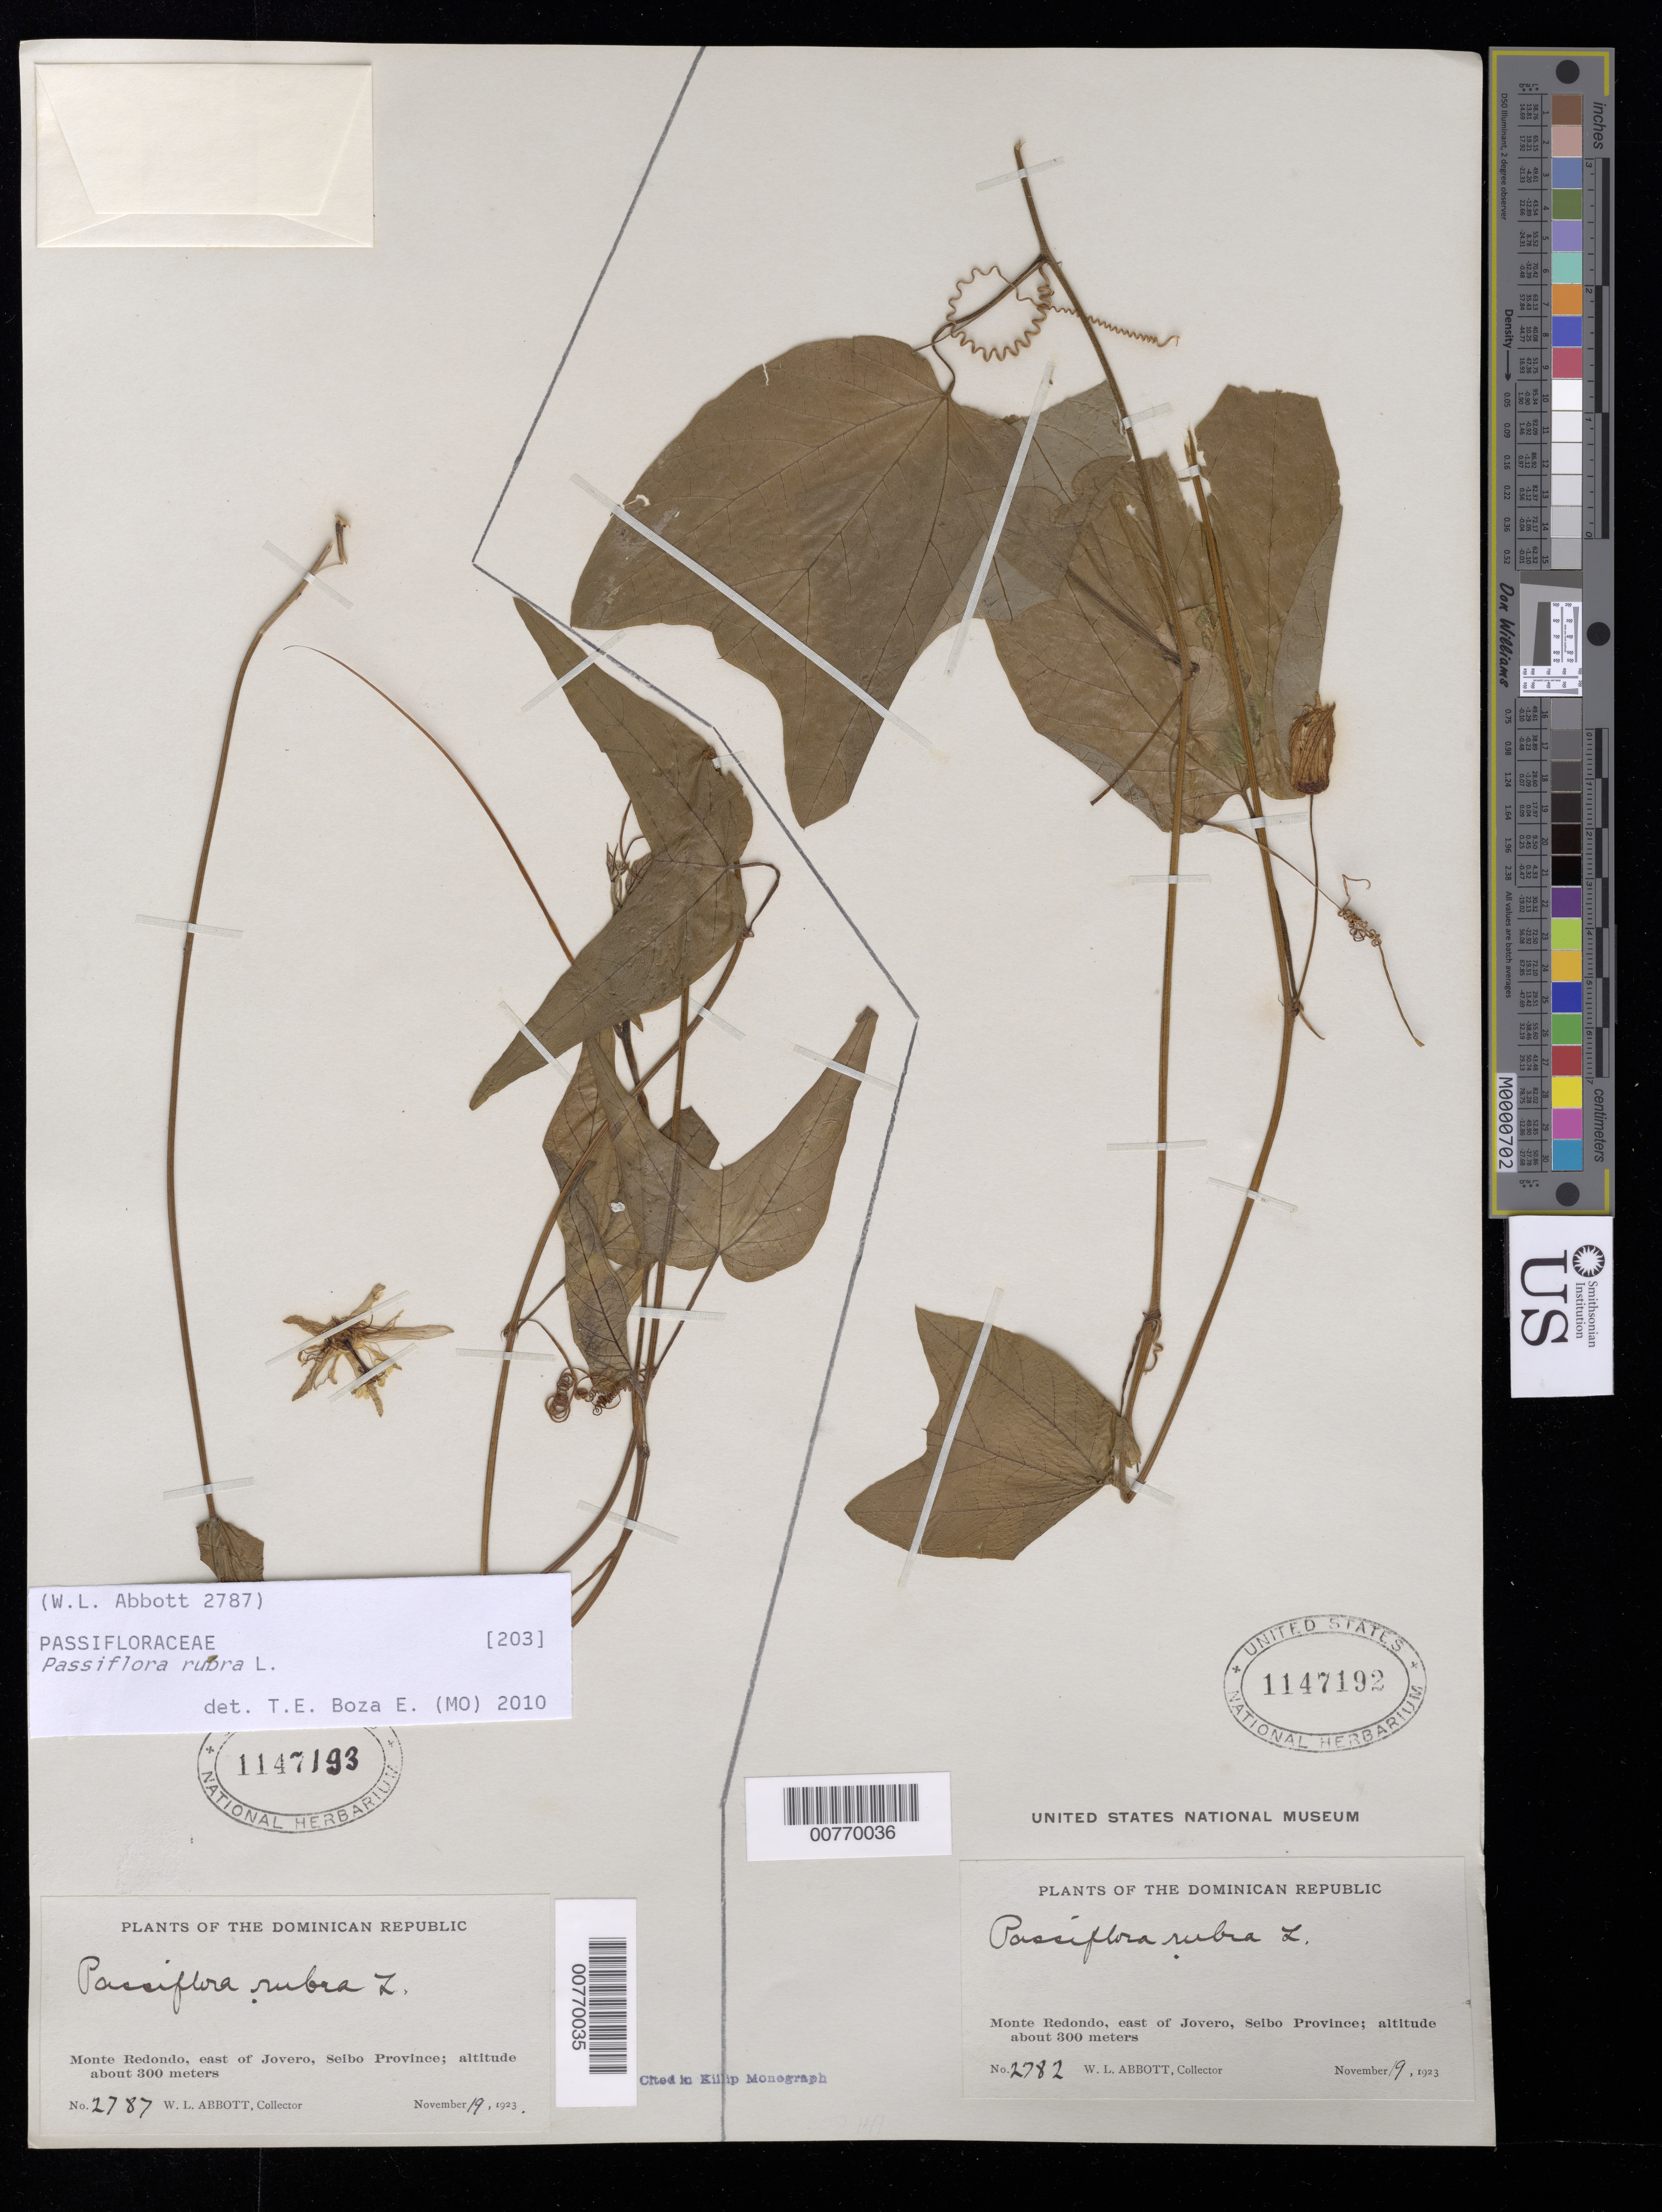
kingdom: Plantae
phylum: Tracheophyta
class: Magnoliopsida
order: Malpighiales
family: Passifloraceae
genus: Passiflora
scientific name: Passiflora rubra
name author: L.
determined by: Killip, Ellsworth P.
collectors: W. L. Abbott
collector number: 2787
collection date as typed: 19 Nov 1923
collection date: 1923-11-19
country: Dominican Republic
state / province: El Seibo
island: Hispaniola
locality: Monte Redondo, east of Jovero.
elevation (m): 300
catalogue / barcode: US 1147193